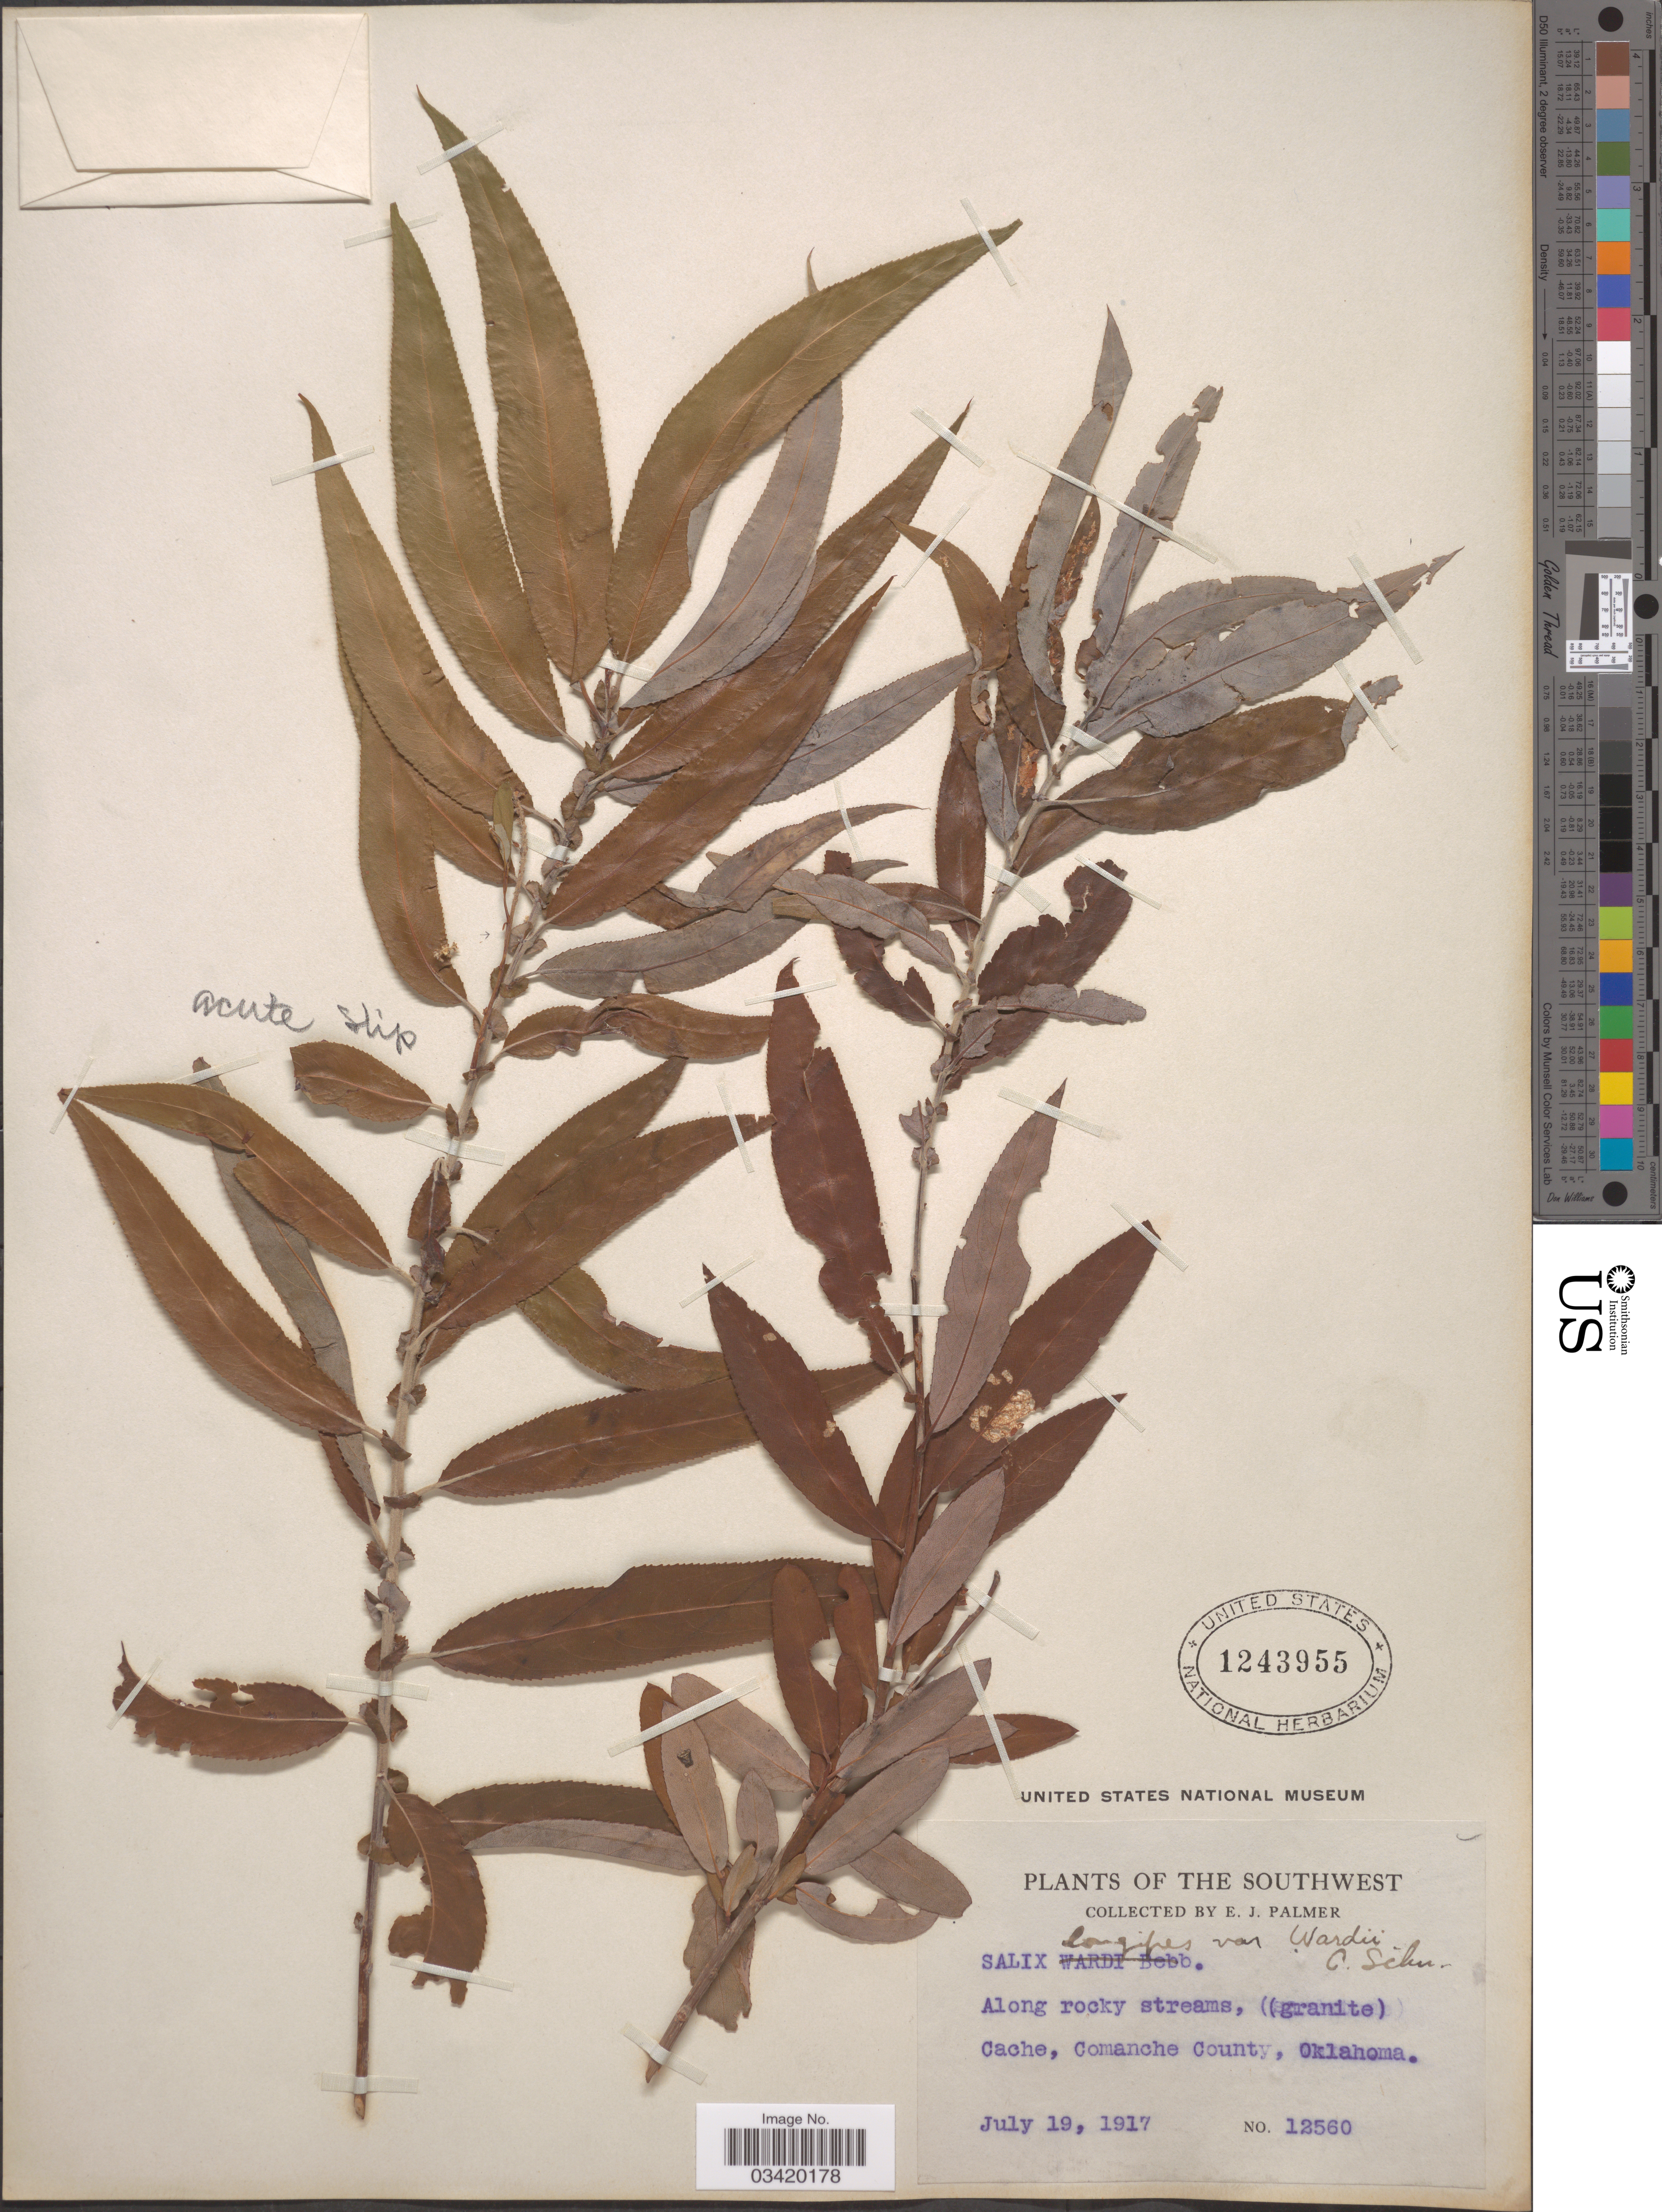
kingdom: Plantae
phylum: Tracheophyta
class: Magnoliopsida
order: Malpighiales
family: Salicaceae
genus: Salix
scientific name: Salix caroliniana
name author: Michx.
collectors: E. J. Palmer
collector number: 12560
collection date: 1917-07-19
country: United States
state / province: Oklahoma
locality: The Southwest. Cache, Comanche County.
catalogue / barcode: US 1243955